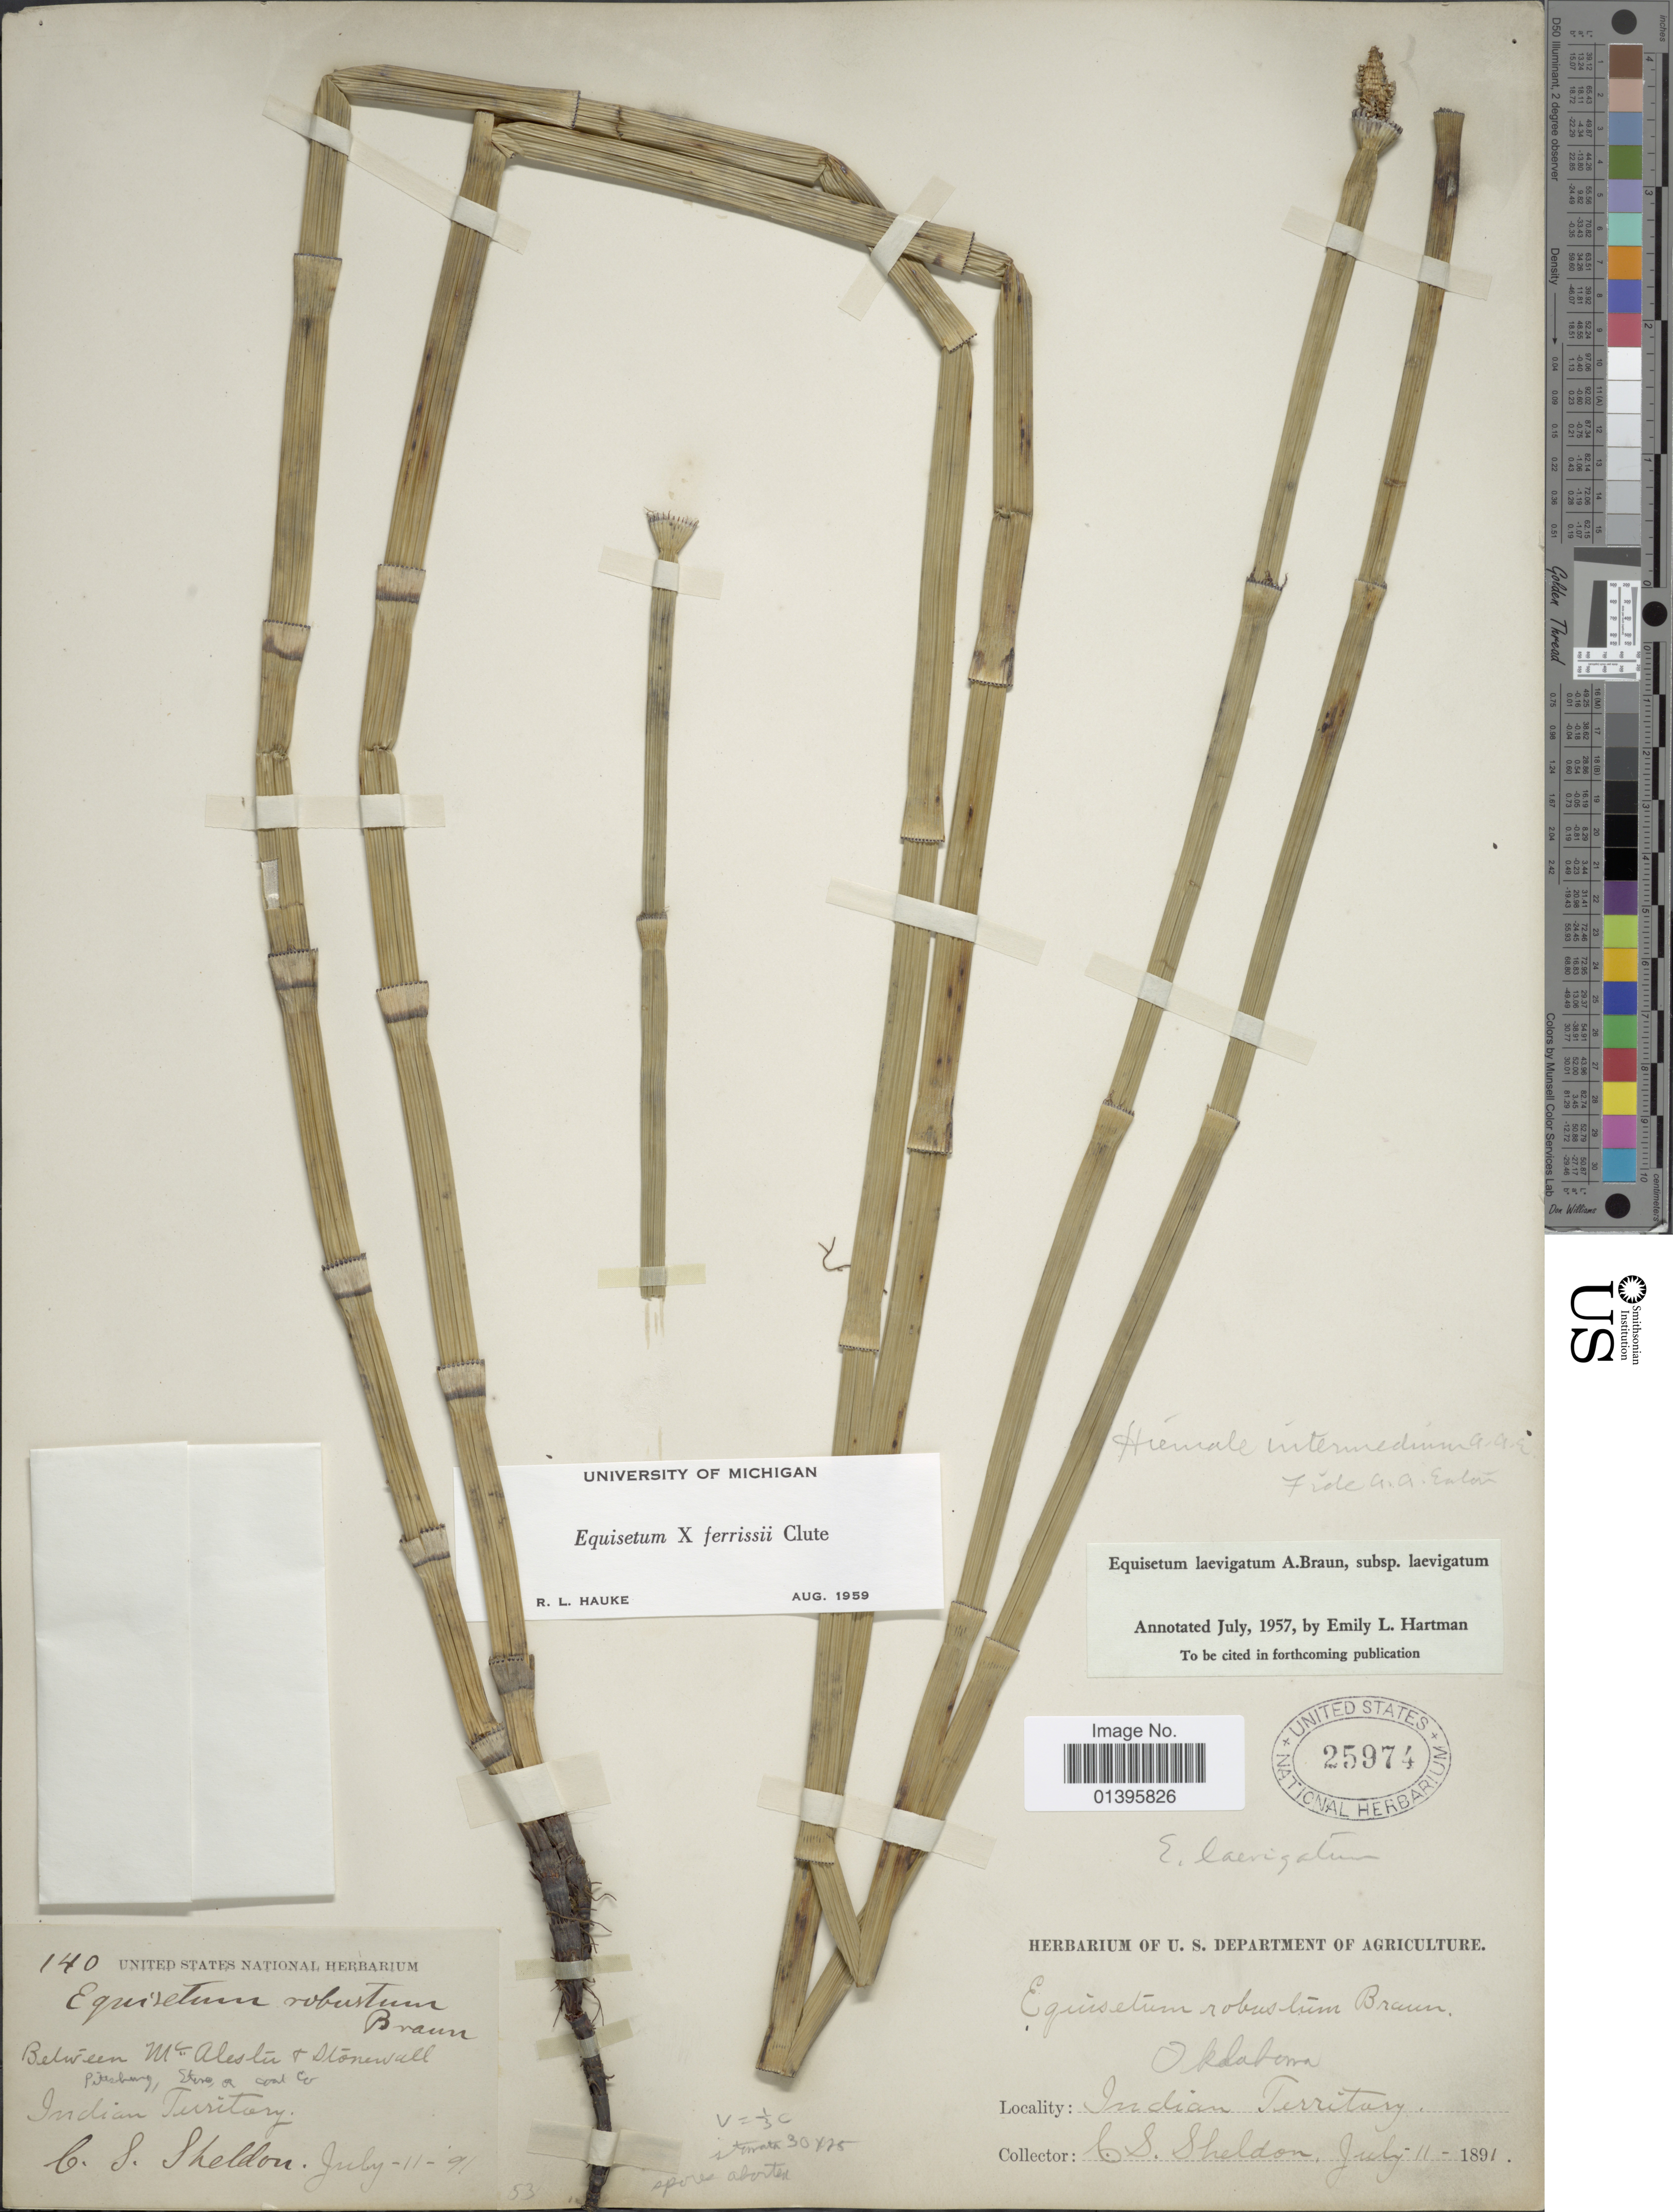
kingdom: Plantae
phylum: Tracheophyta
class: Polypodiopsida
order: Equisetales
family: Equisetaceae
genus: Equisetum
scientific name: Equisetum x ferrissii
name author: Clute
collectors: C. S. Sheldon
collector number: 140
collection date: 1891-07-11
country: United States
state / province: Oklahoma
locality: Between McAlester & Stonewall, Pittsburg, Etero, and Coal Co. Indian Territory.[interpreted]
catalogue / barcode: US 25974